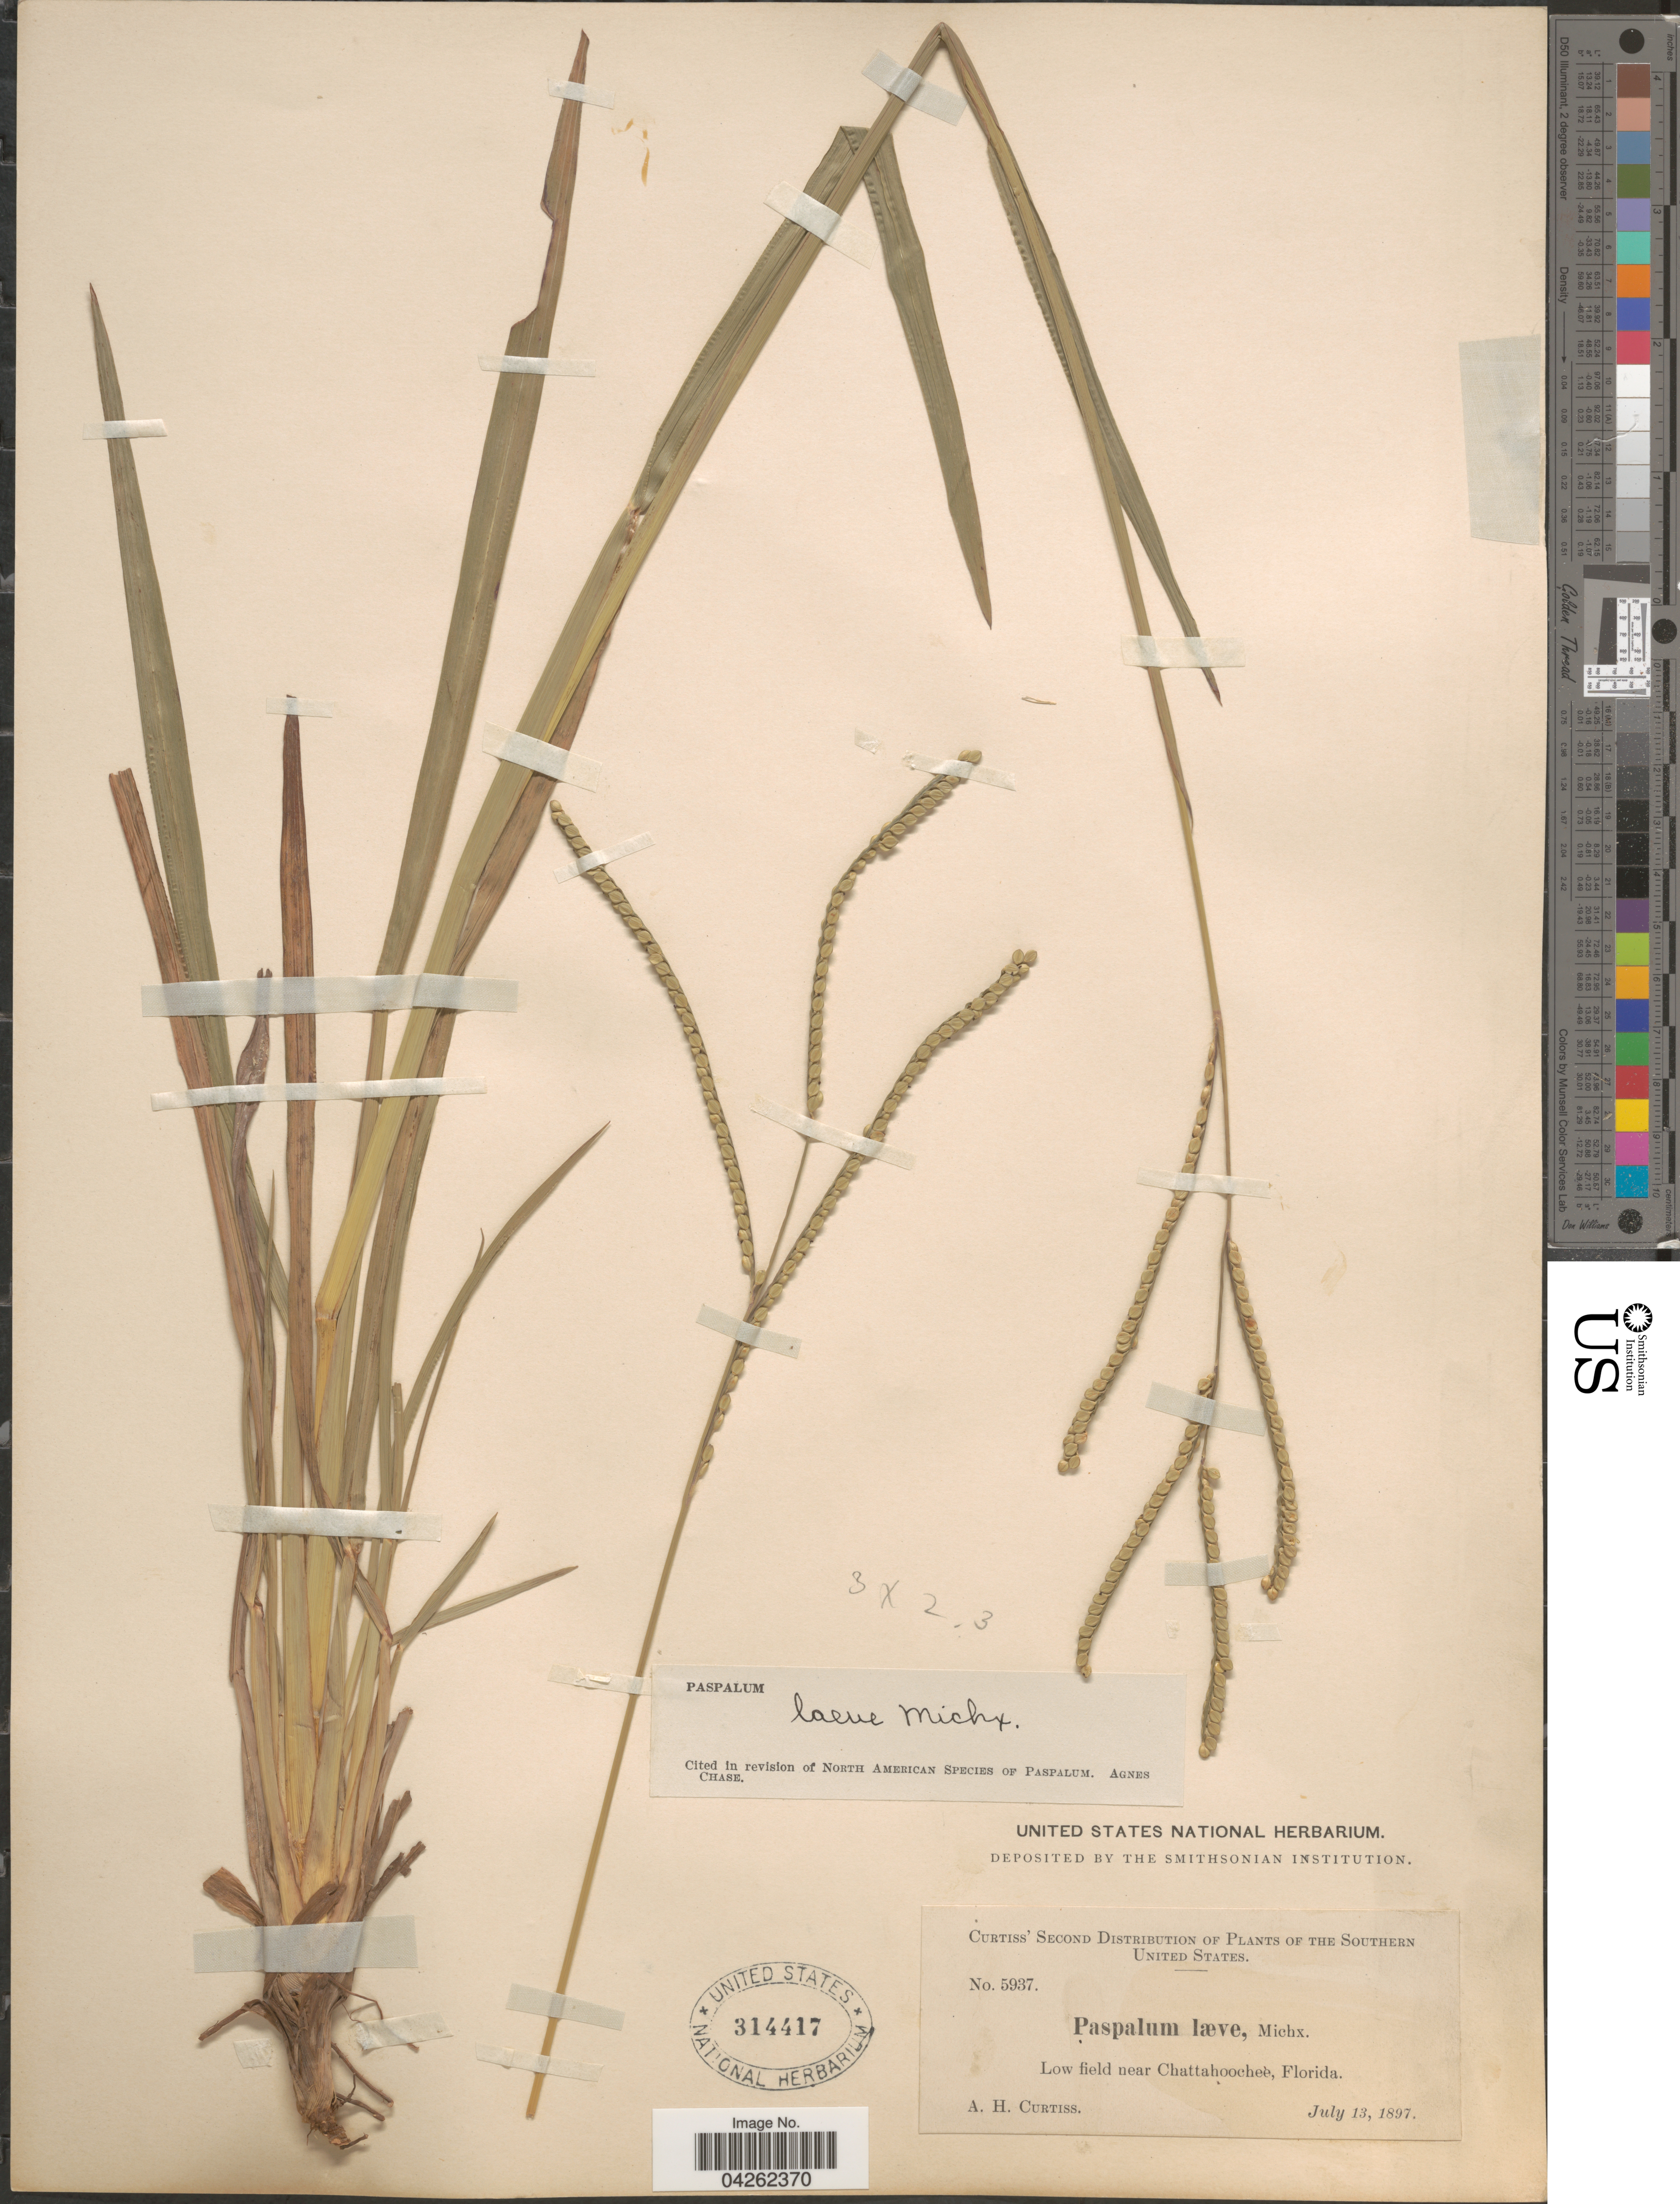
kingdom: Plantae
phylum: Tracheophyta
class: Liliopsida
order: Poales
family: Poaceae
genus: Paspalum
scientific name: Paspalum laeve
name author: Michx.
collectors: A. H. Curtiss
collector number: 5937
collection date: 1897-07-13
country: United States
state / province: Florida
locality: The Southern United States. Low field near Chattahoochee.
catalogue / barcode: US 314417